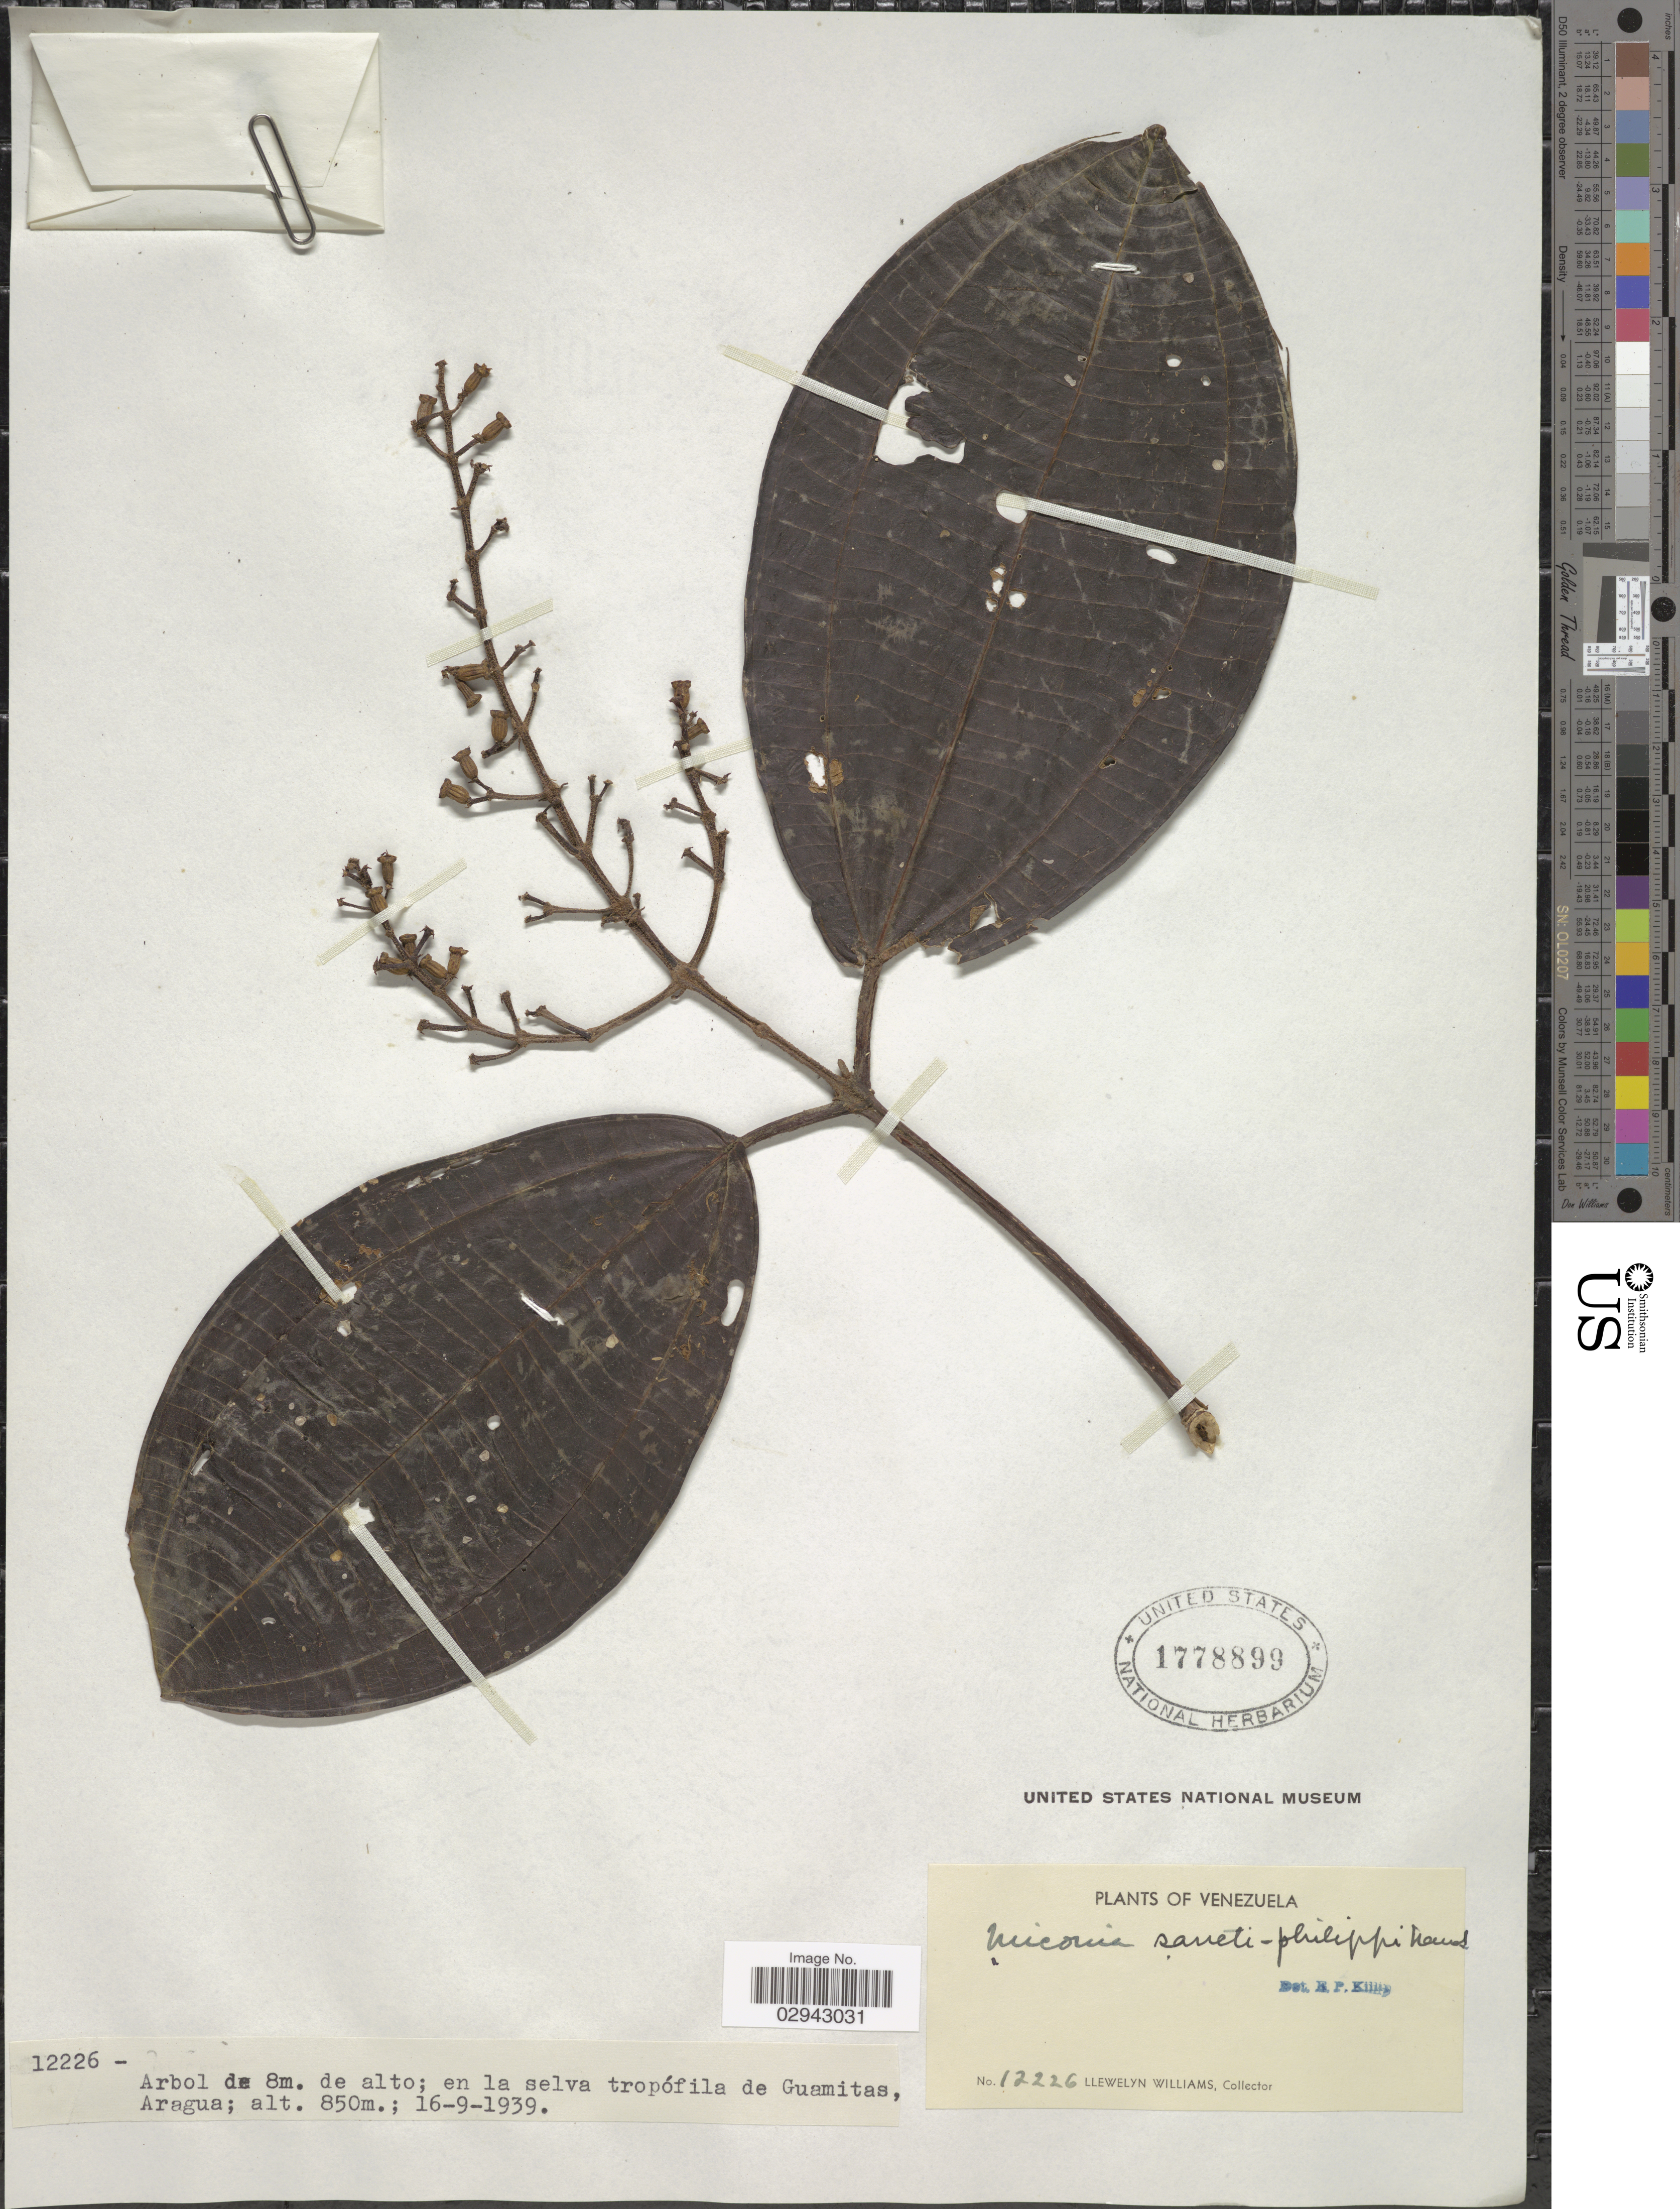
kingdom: Plantae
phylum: Tracheophyta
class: Magnoliopsida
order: Myrtales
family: Melastomataceae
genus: Miconia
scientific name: Miconia sancti-philippi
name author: Naudin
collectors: Ll. Williams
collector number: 12226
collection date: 1939-09-16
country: Venezuela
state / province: Aragua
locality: En la selva tropófila de Guamitas.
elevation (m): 850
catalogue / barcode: US 1778899